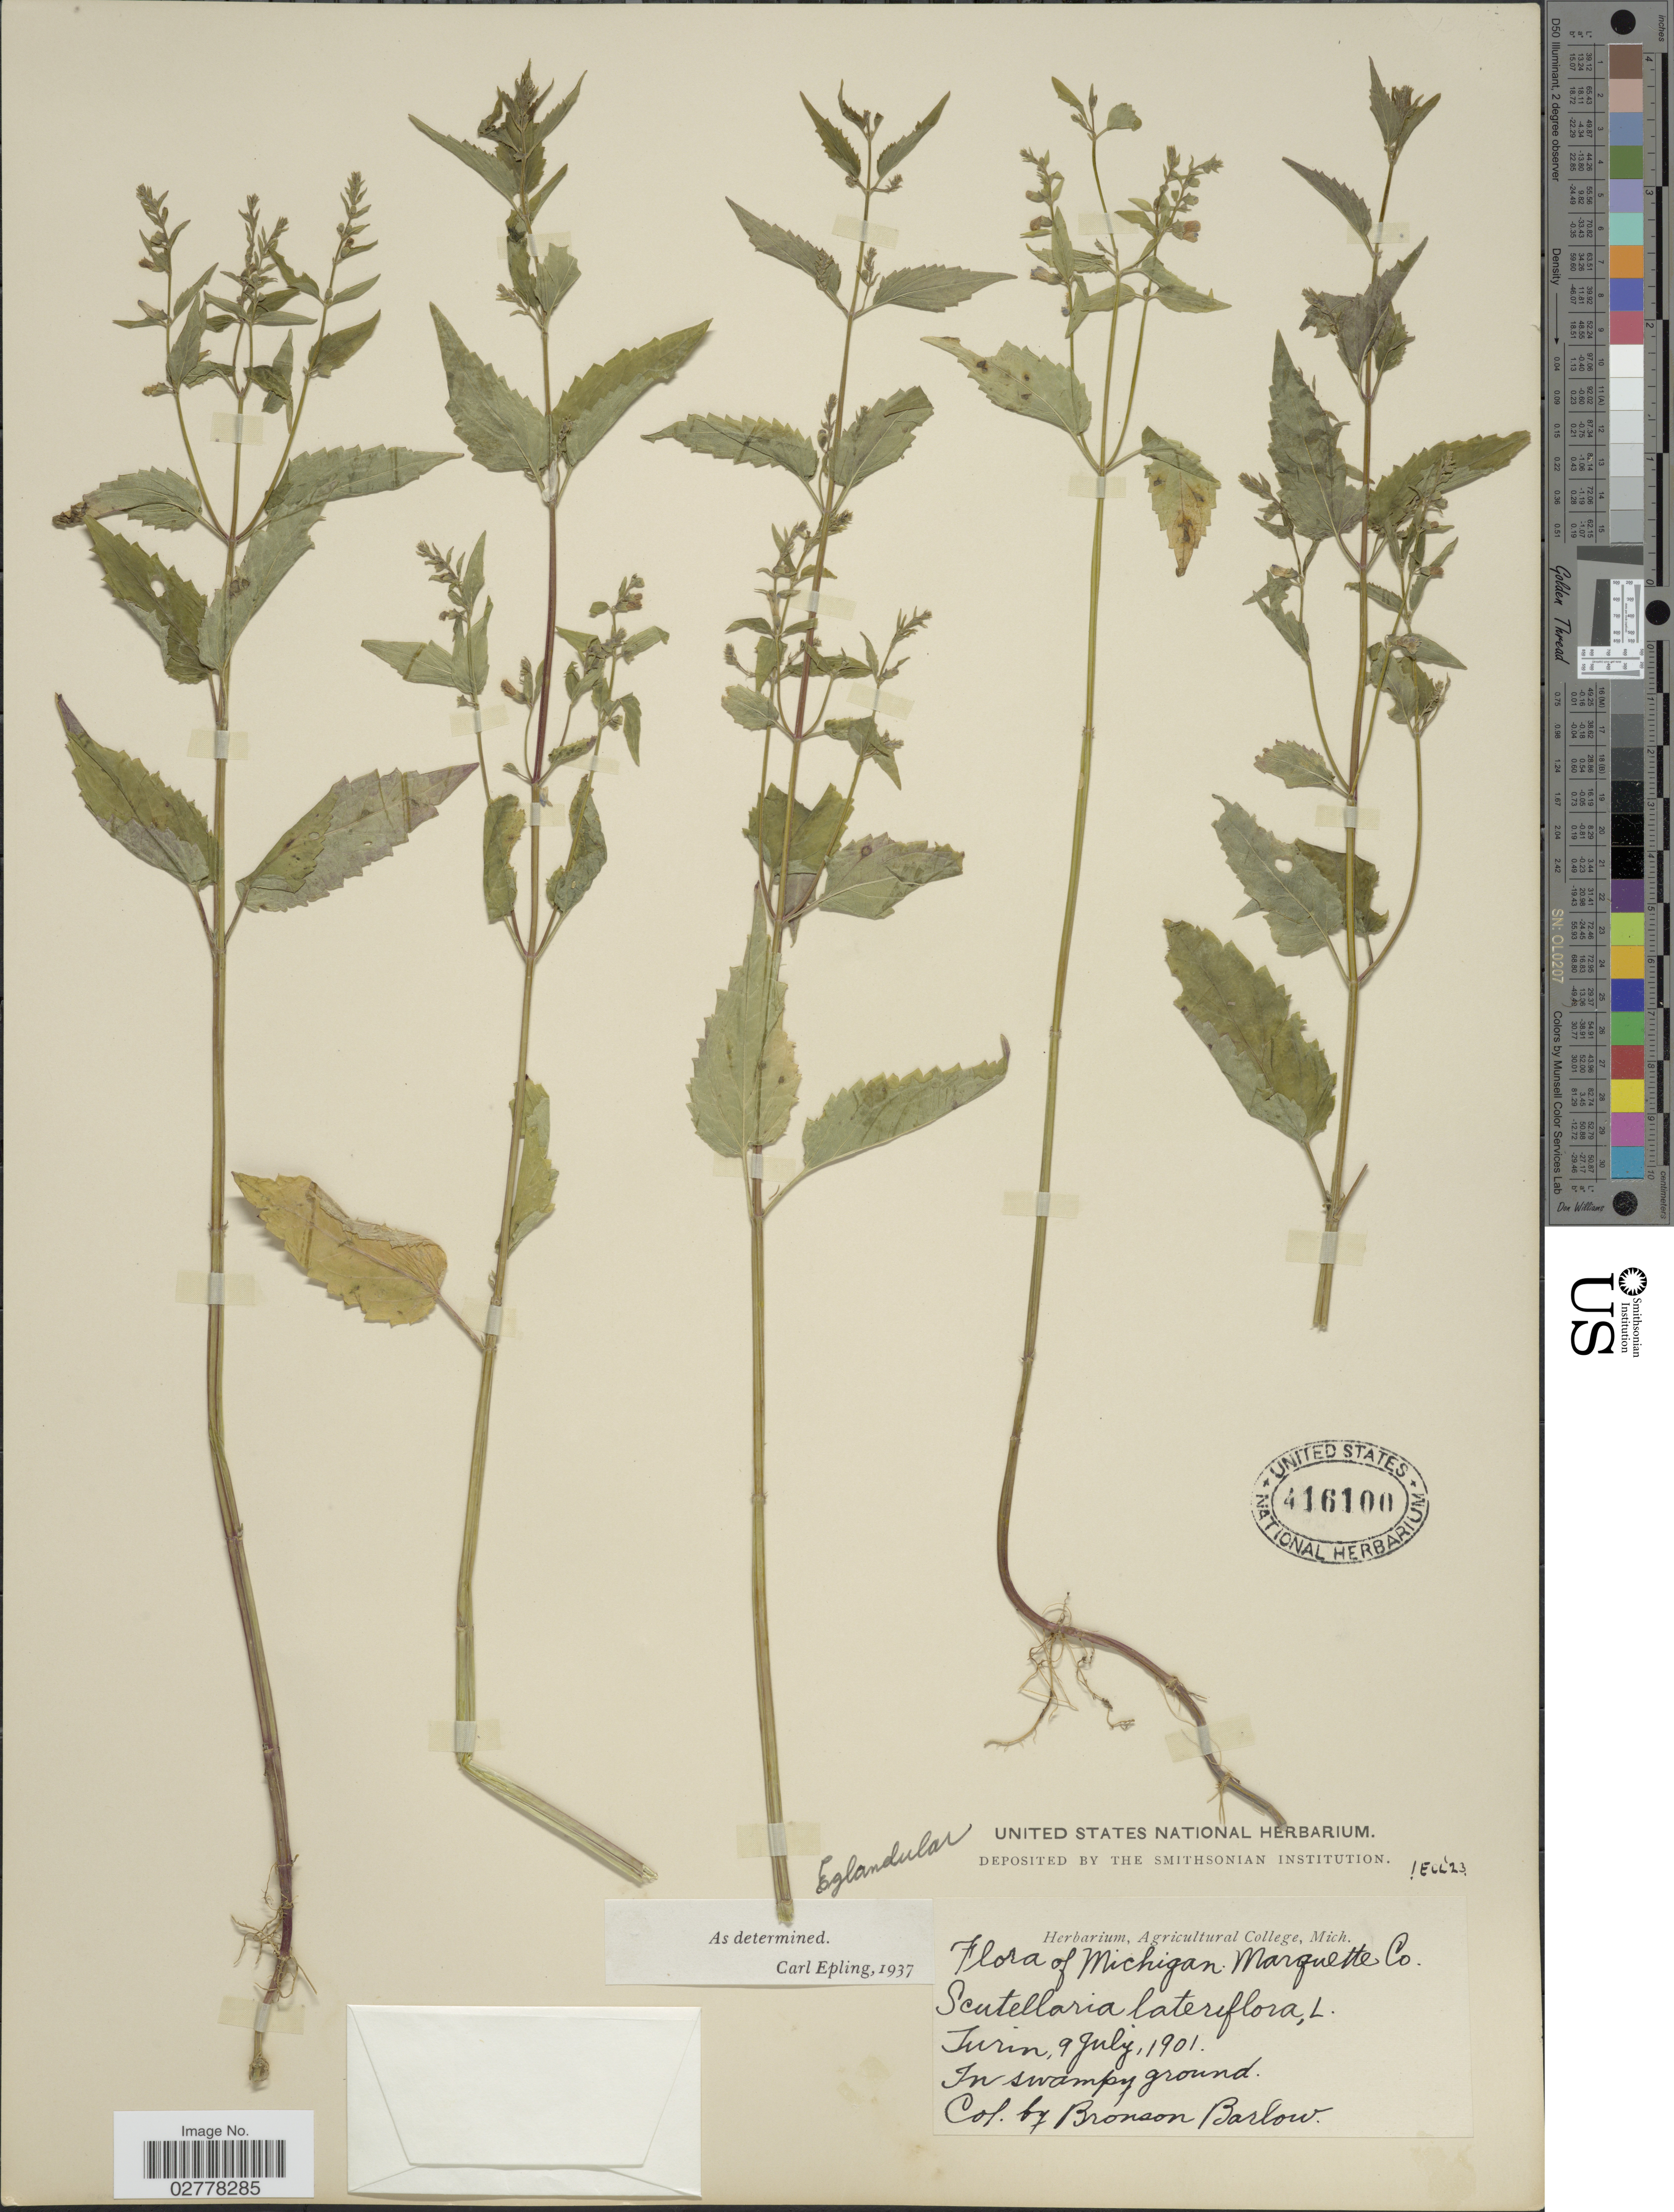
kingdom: Plantae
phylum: Tracheophyta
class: Magnoliopsida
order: Lamiales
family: Lamiaceae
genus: Scutellaria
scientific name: Scutellaria lateriflora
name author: L.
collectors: Barlow, B.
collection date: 1901-07-09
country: United States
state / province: Michigan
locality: Marquette Co. Turin.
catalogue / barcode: US 416100